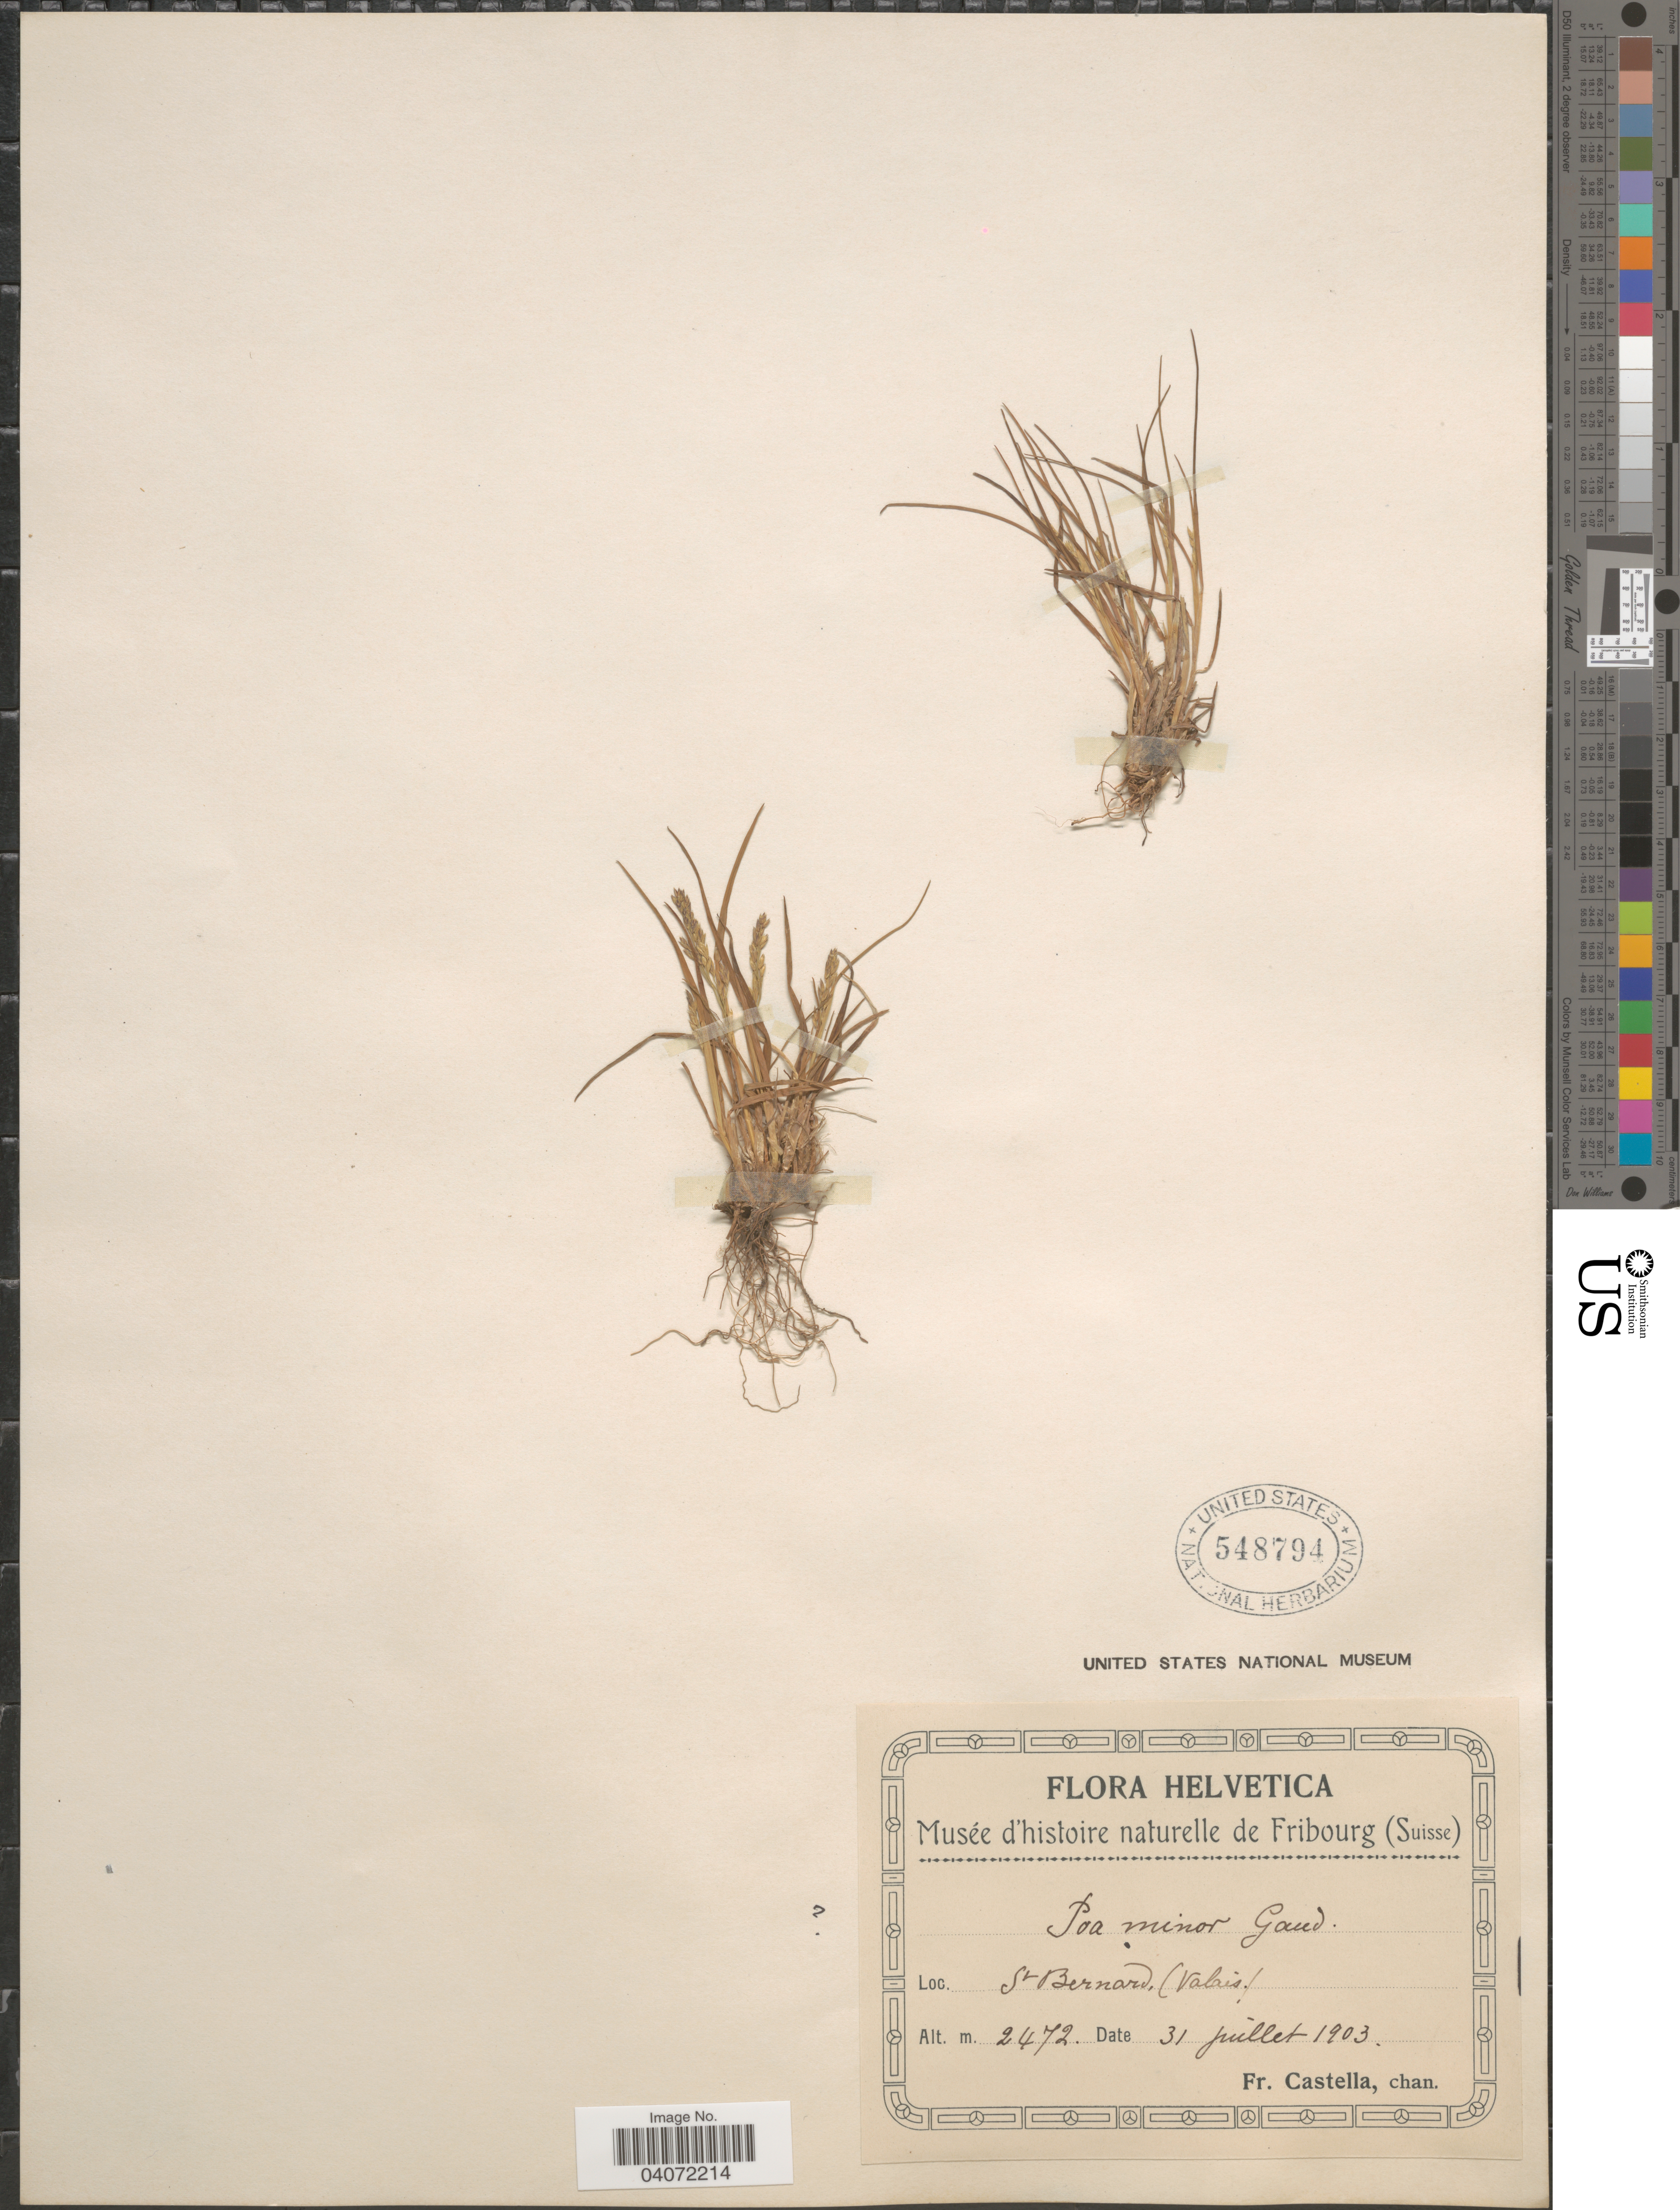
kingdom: Plantae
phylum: Tracheophyta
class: Liliopsida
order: Poales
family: Poaceae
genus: Poa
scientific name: Poa minor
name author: Gaudin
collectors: Fr. Castella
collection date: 1903-07-31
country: Switzerland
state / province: Valais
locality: Helvetica. St Bernard.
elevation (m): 2472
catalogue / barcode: US 548794